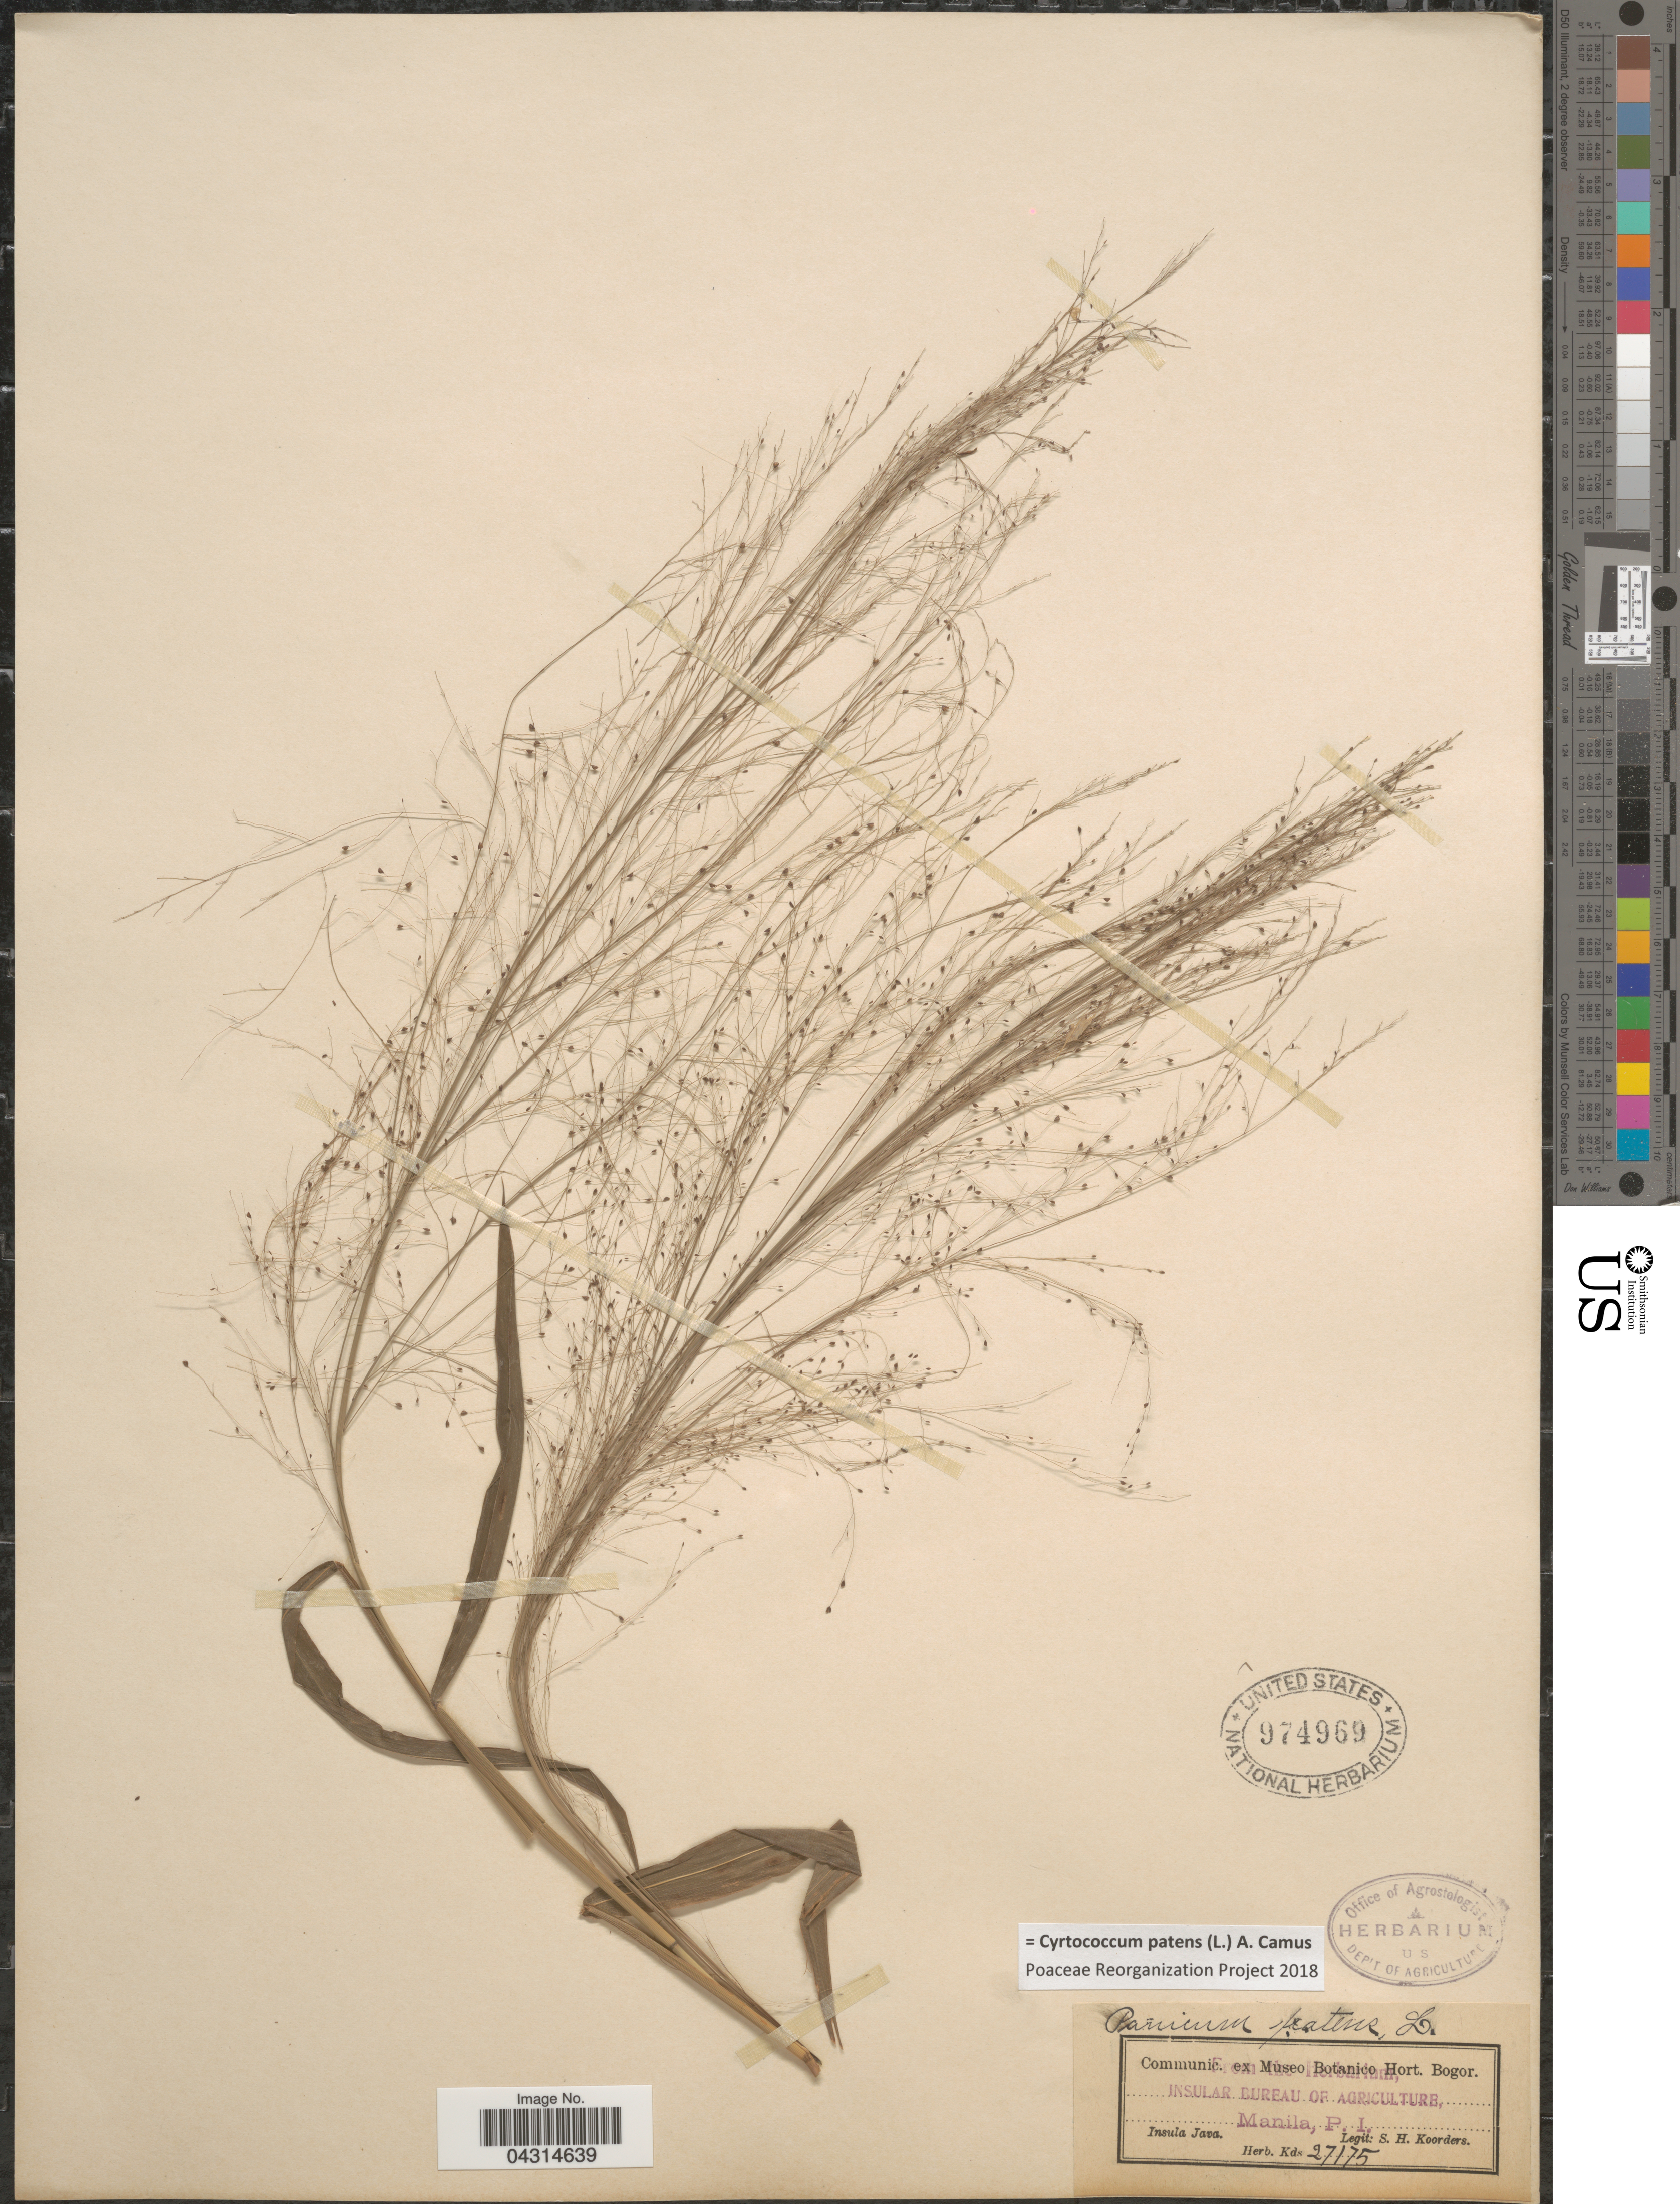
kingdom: Plantae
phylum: Tracheophyta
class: Liliopsida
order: Poales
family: Poaceae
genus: Cyrtococcum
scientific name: Cyrtococcum patens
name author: (L.) A. Camus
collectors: S. H. Koorders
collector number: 27175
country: Indonesia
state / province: Java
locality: Insula Java.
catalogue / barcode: US 974969